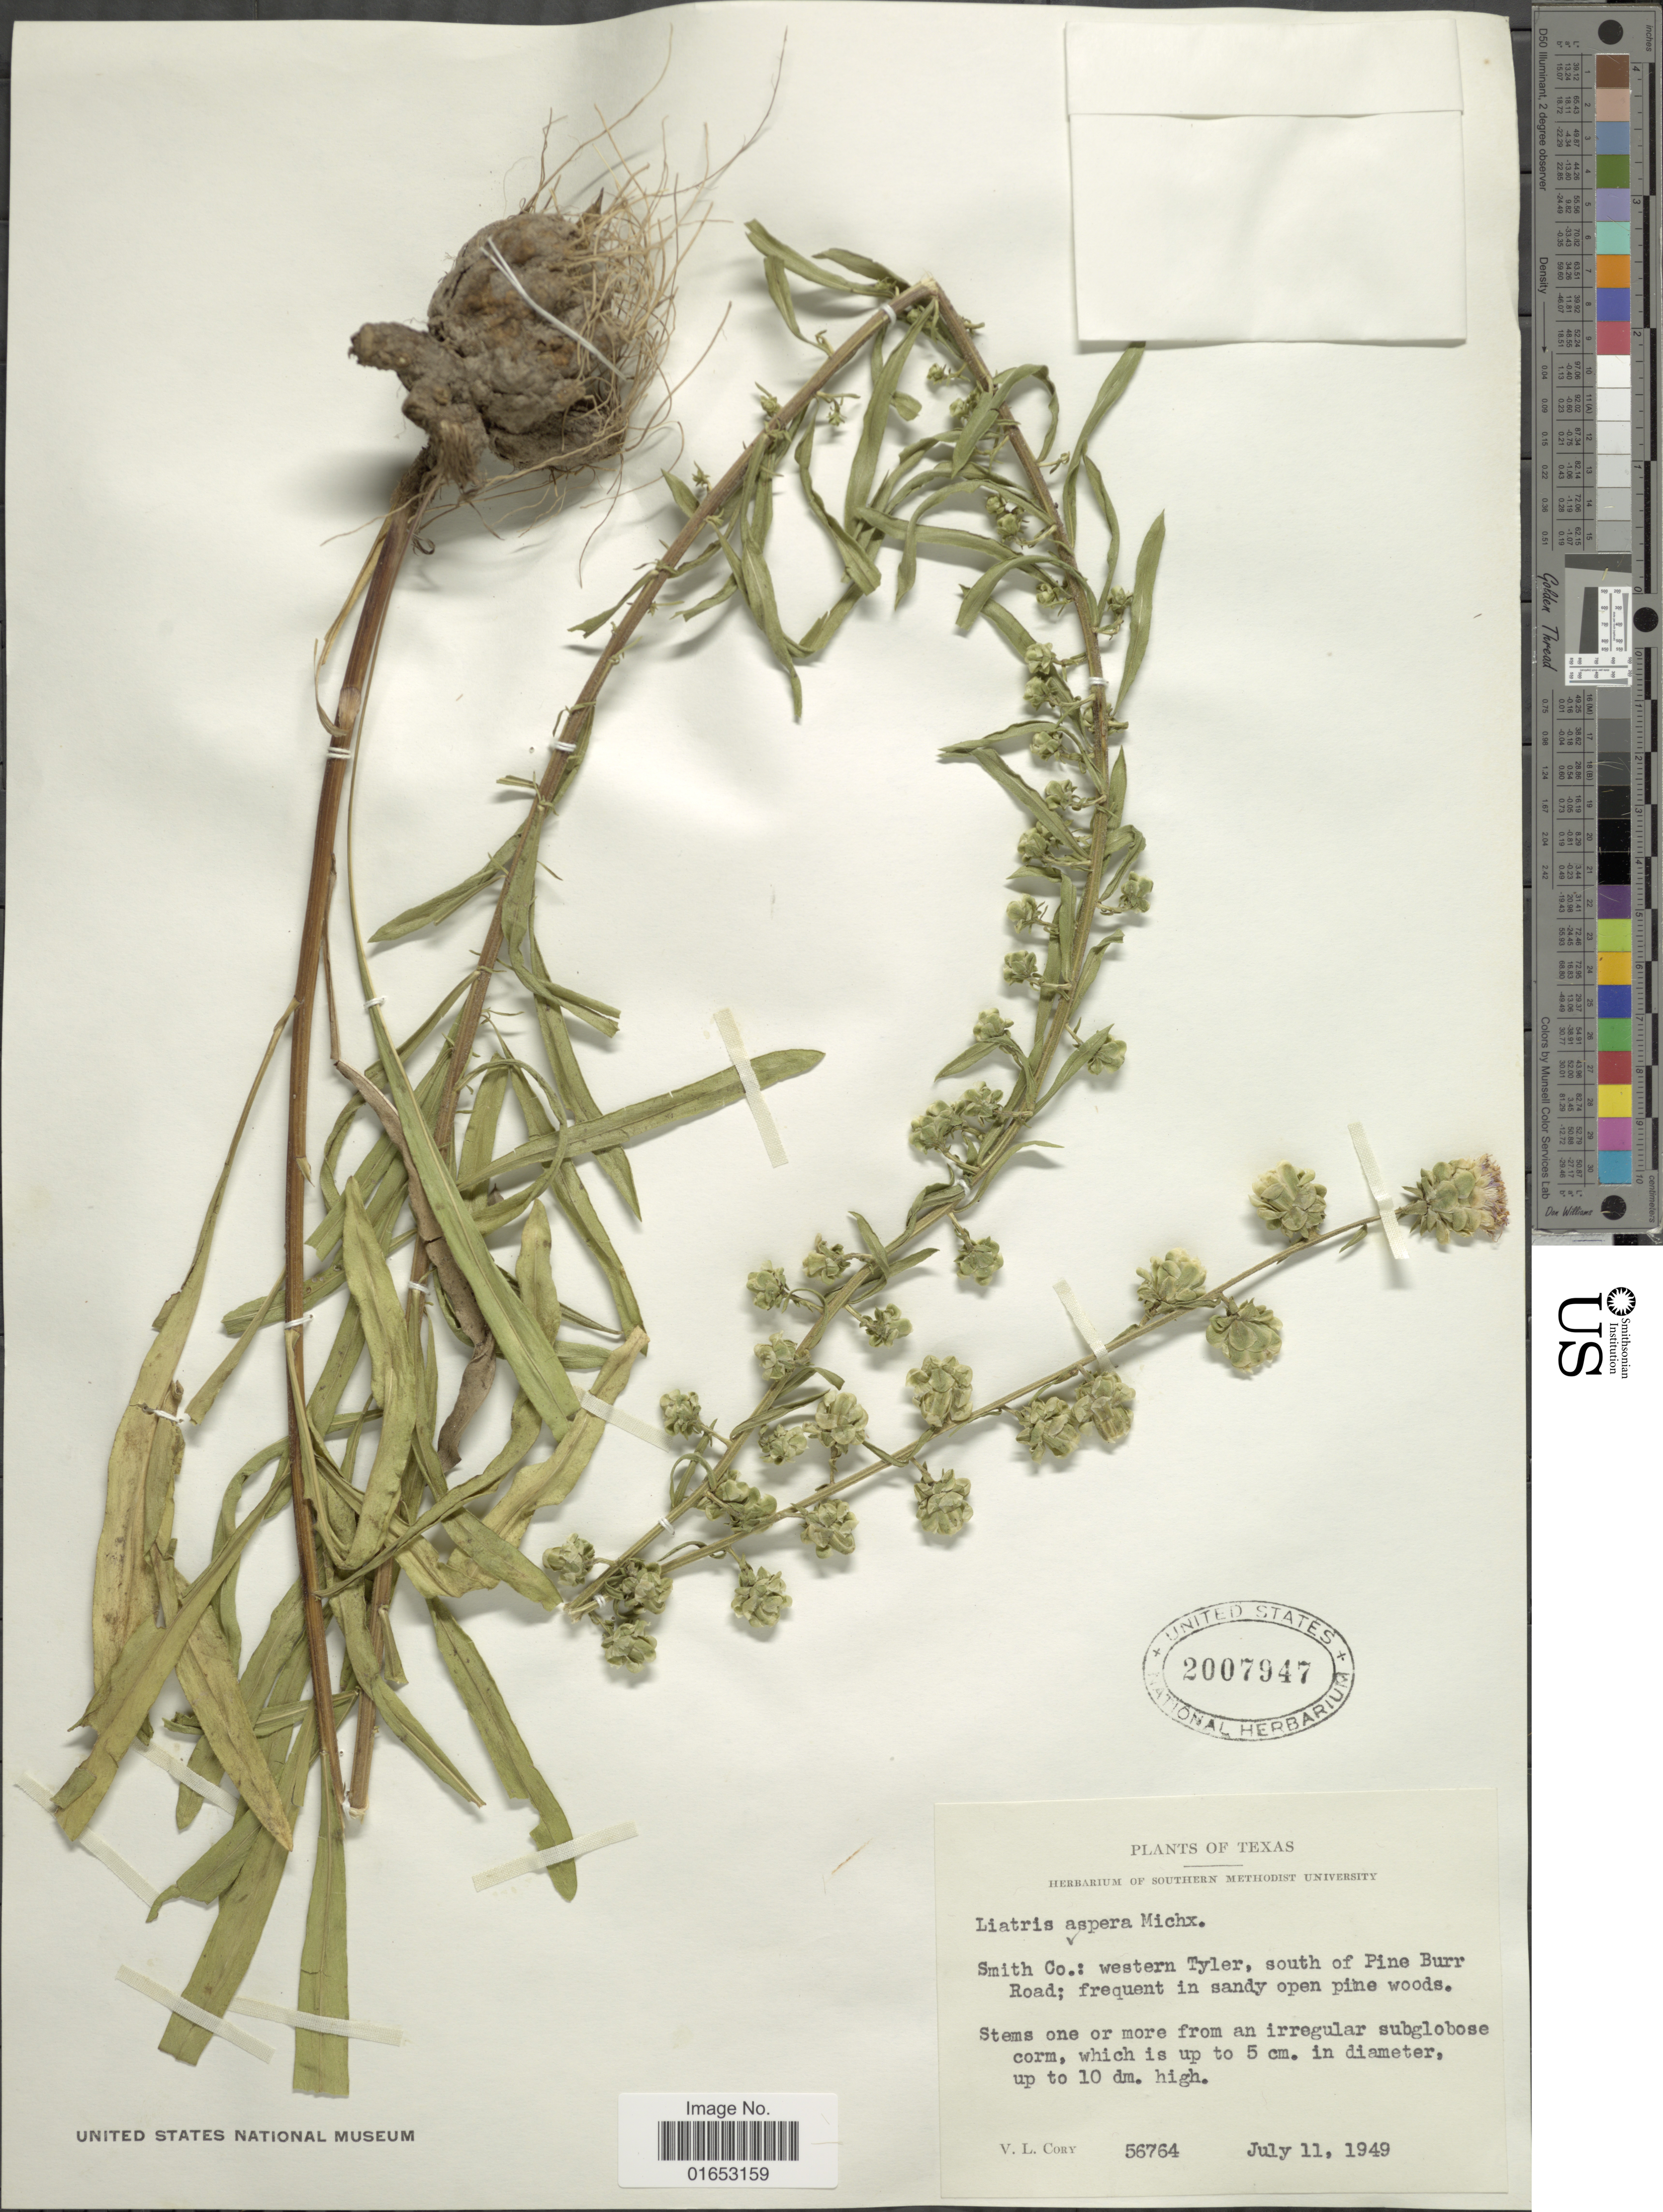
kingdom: Plantae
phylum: Tracheophyta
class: Magnoliopsida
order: Asterales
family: Asteraceae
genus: Liatris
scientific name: Liatris aspera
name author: Michx.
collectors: V. Cory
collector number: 56764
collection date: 1949-07-11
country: United States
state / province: Texas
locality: Smith Co.: western Tyler,south of Pine Burr Road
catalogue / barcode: US 2007947